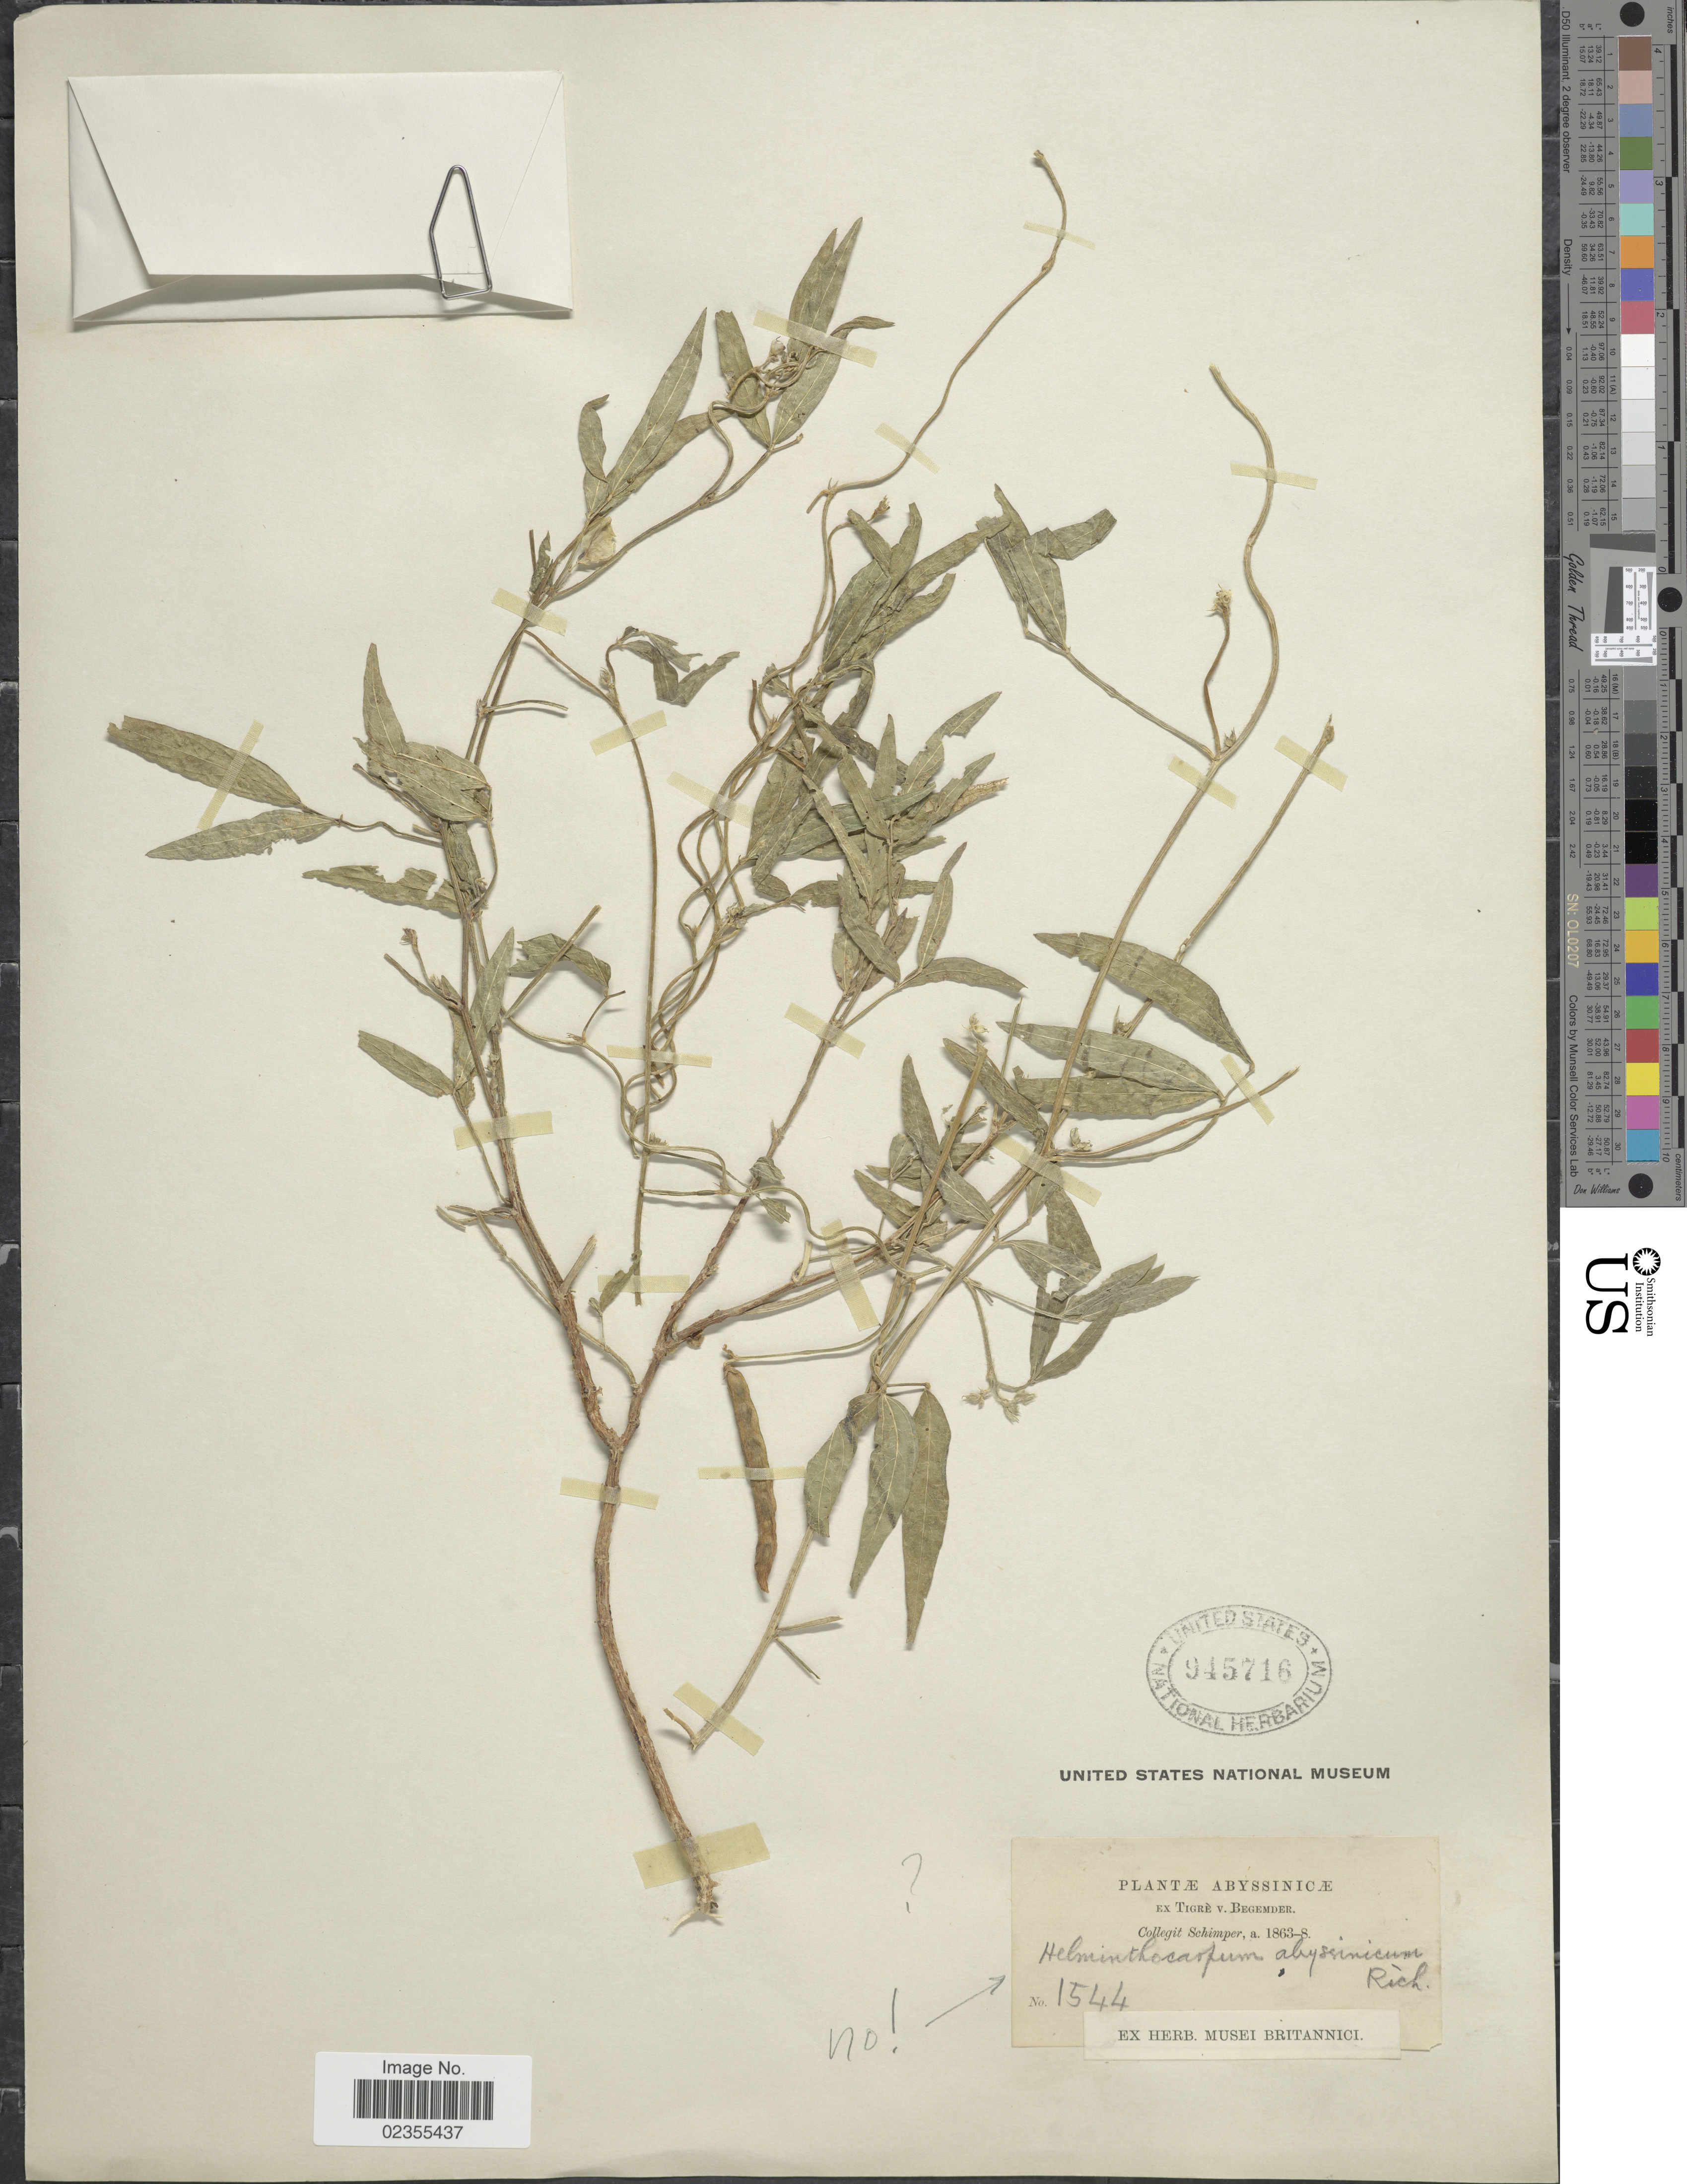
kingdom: Plantae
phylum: Tracheophyta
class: Magnoliopsida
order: Fabales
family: Fabaceae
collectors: -. Schimper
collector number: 1544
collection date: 1863/1868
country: Eritrea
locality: Abyssinicæ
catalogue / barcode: US 945716